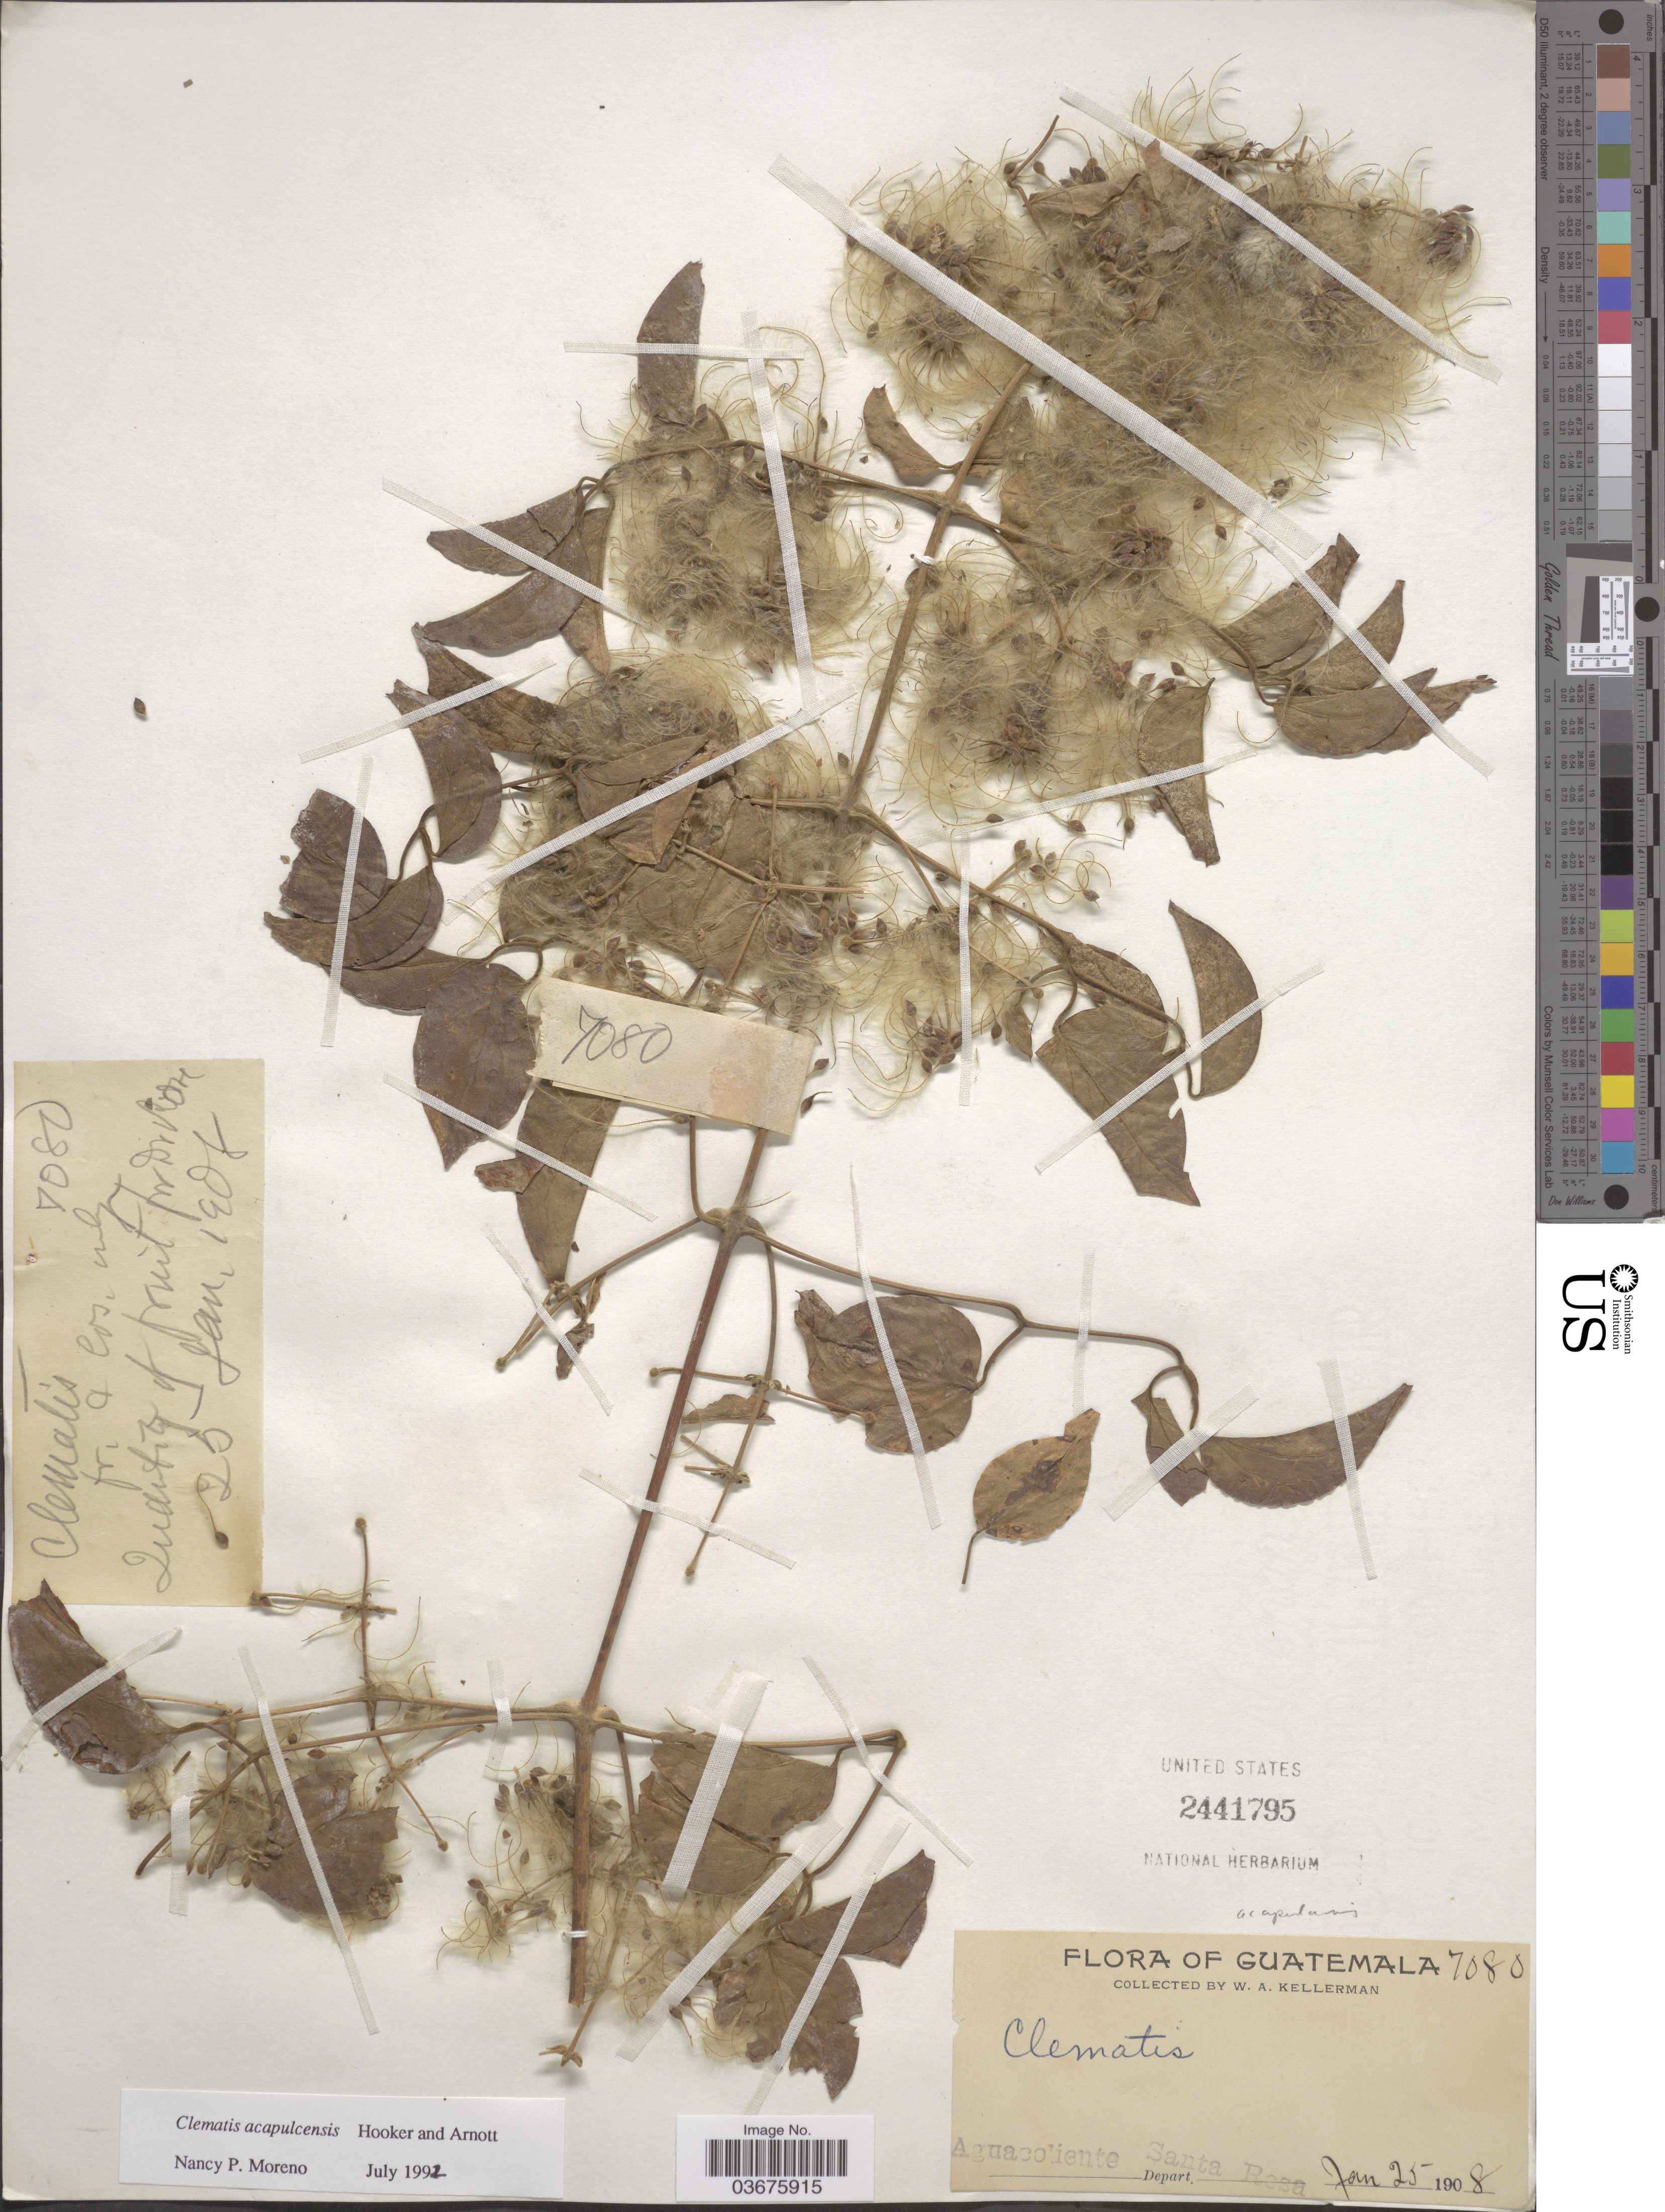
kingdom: Plantae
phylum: Tracheophyta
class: Magnoliopsida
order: Ranunculales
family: Ranunculaceae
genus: Clematis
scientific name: Clematis acapulcensis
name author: Hook. & Arn.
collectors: W. Kellerman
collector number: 7080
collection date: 1908-01-25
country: Guatemala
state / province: Santa Rosa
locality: Aguasoliente Depart. Santa Rosa.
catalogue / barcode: US 2441795